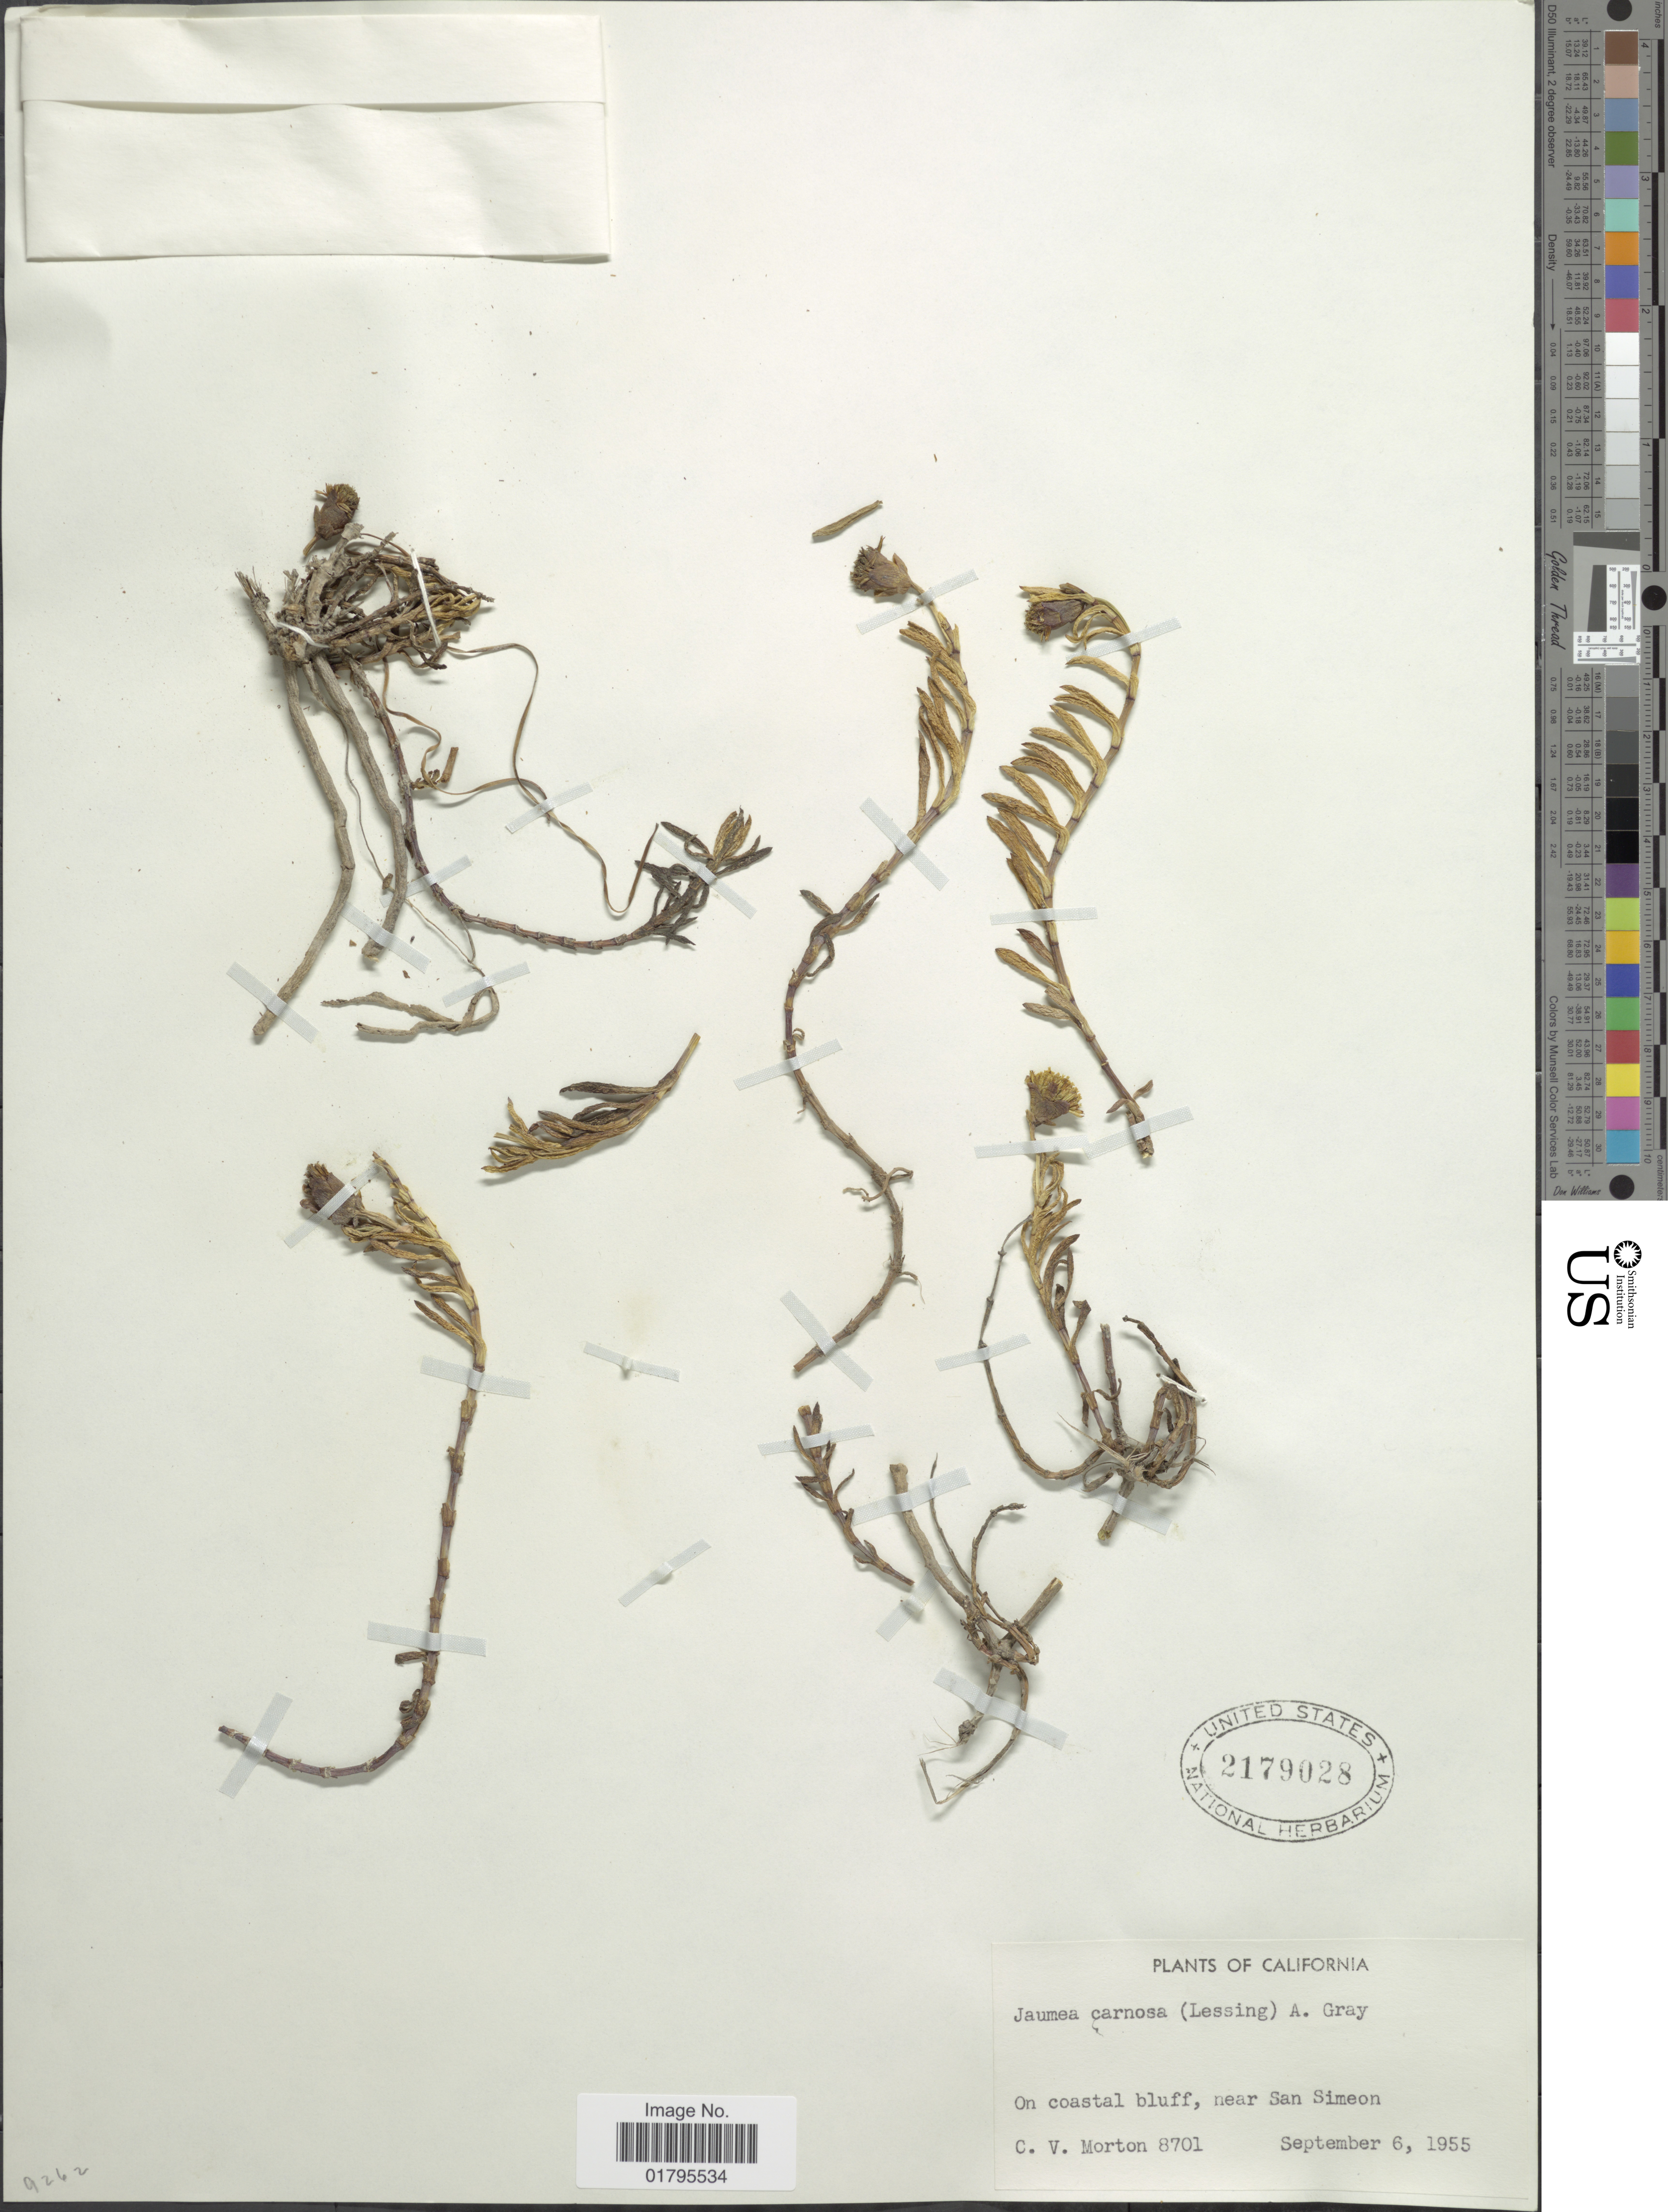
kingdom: Plantae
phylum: Tracheophyta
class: Magnoliopsida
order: Asterales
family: Asteraceae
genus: Jaumea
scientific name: Jaumea carnosa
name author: (Less.) A. Gray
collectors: C. V. Morton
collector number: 8701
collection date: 1955-09-06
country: United States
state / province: California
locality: On coastal bluff, near San Simeon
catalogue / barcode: US 2179028